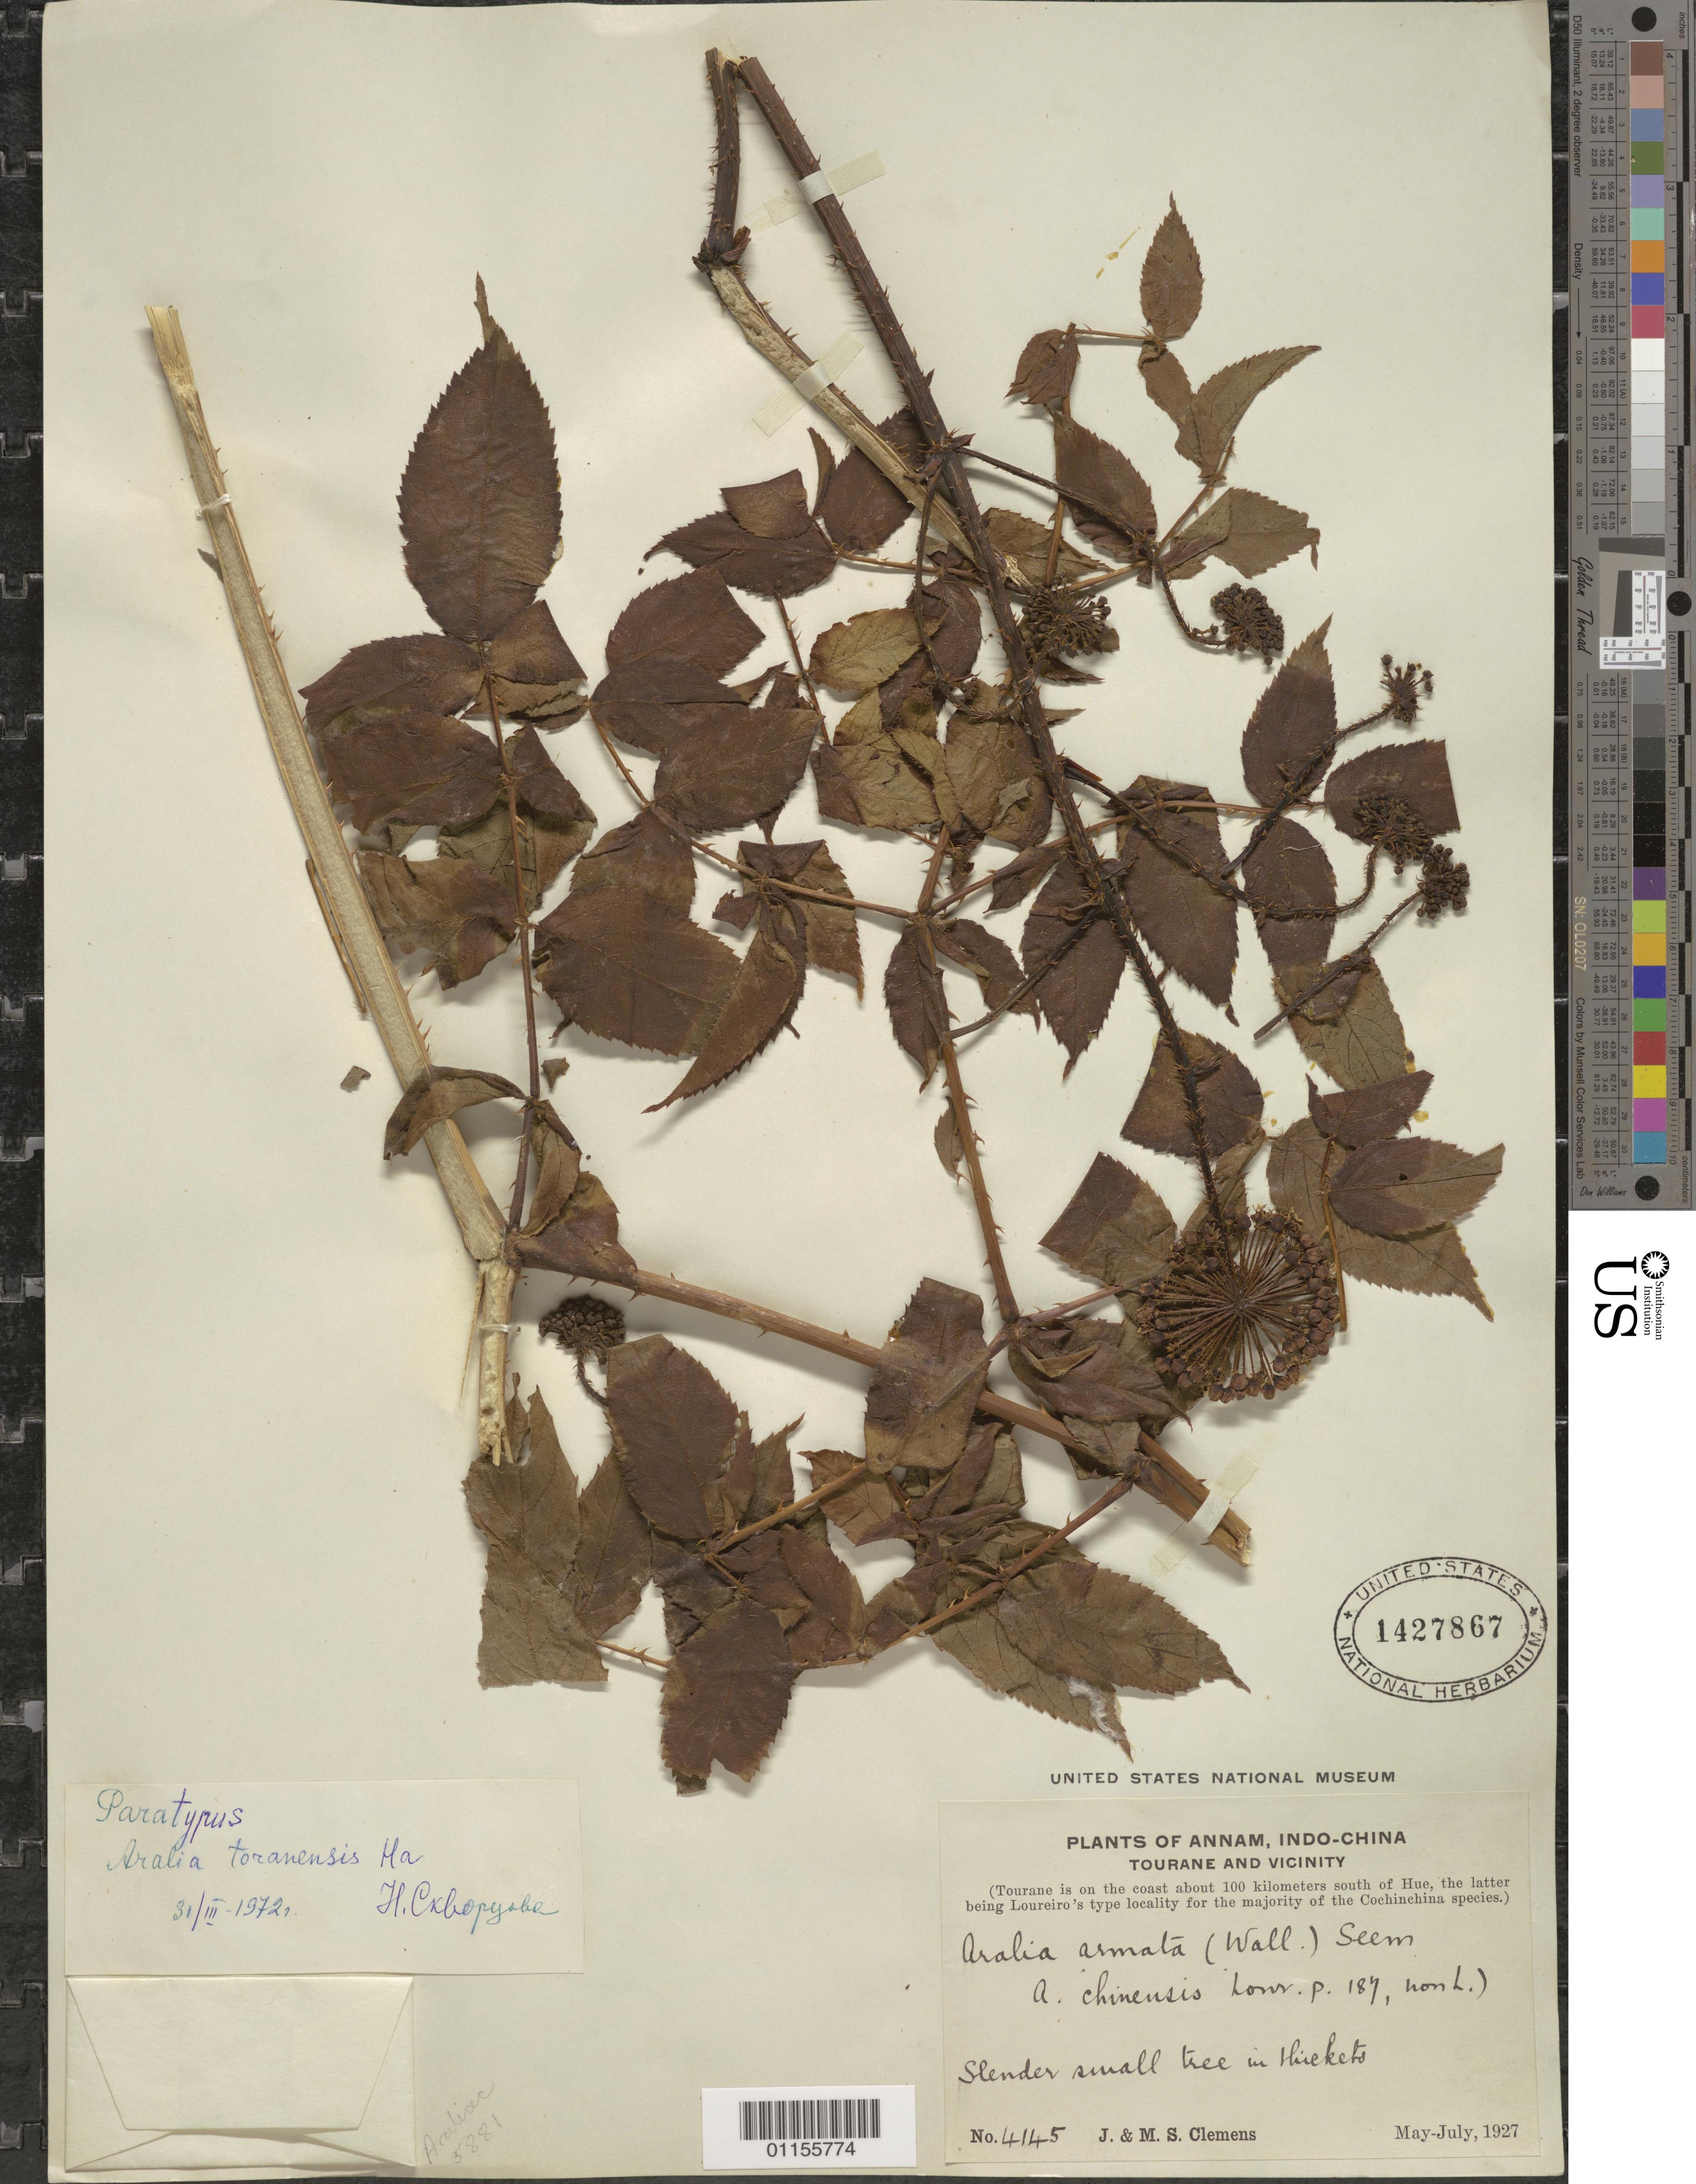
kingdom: Plantae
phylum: Tracheophyta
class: Magnoliopsida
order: Apiales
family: Araliaceae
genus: Aralia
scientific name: Aralia armata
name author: (Wall.) Seem.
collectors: J. Clemens & M. S. Clemens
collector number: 4145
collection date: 1927-05/1927-07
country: Vietnam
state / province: Annam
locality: Tourane and vicinity.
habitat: Slender small tree in thickets.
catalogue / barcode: US 1427867